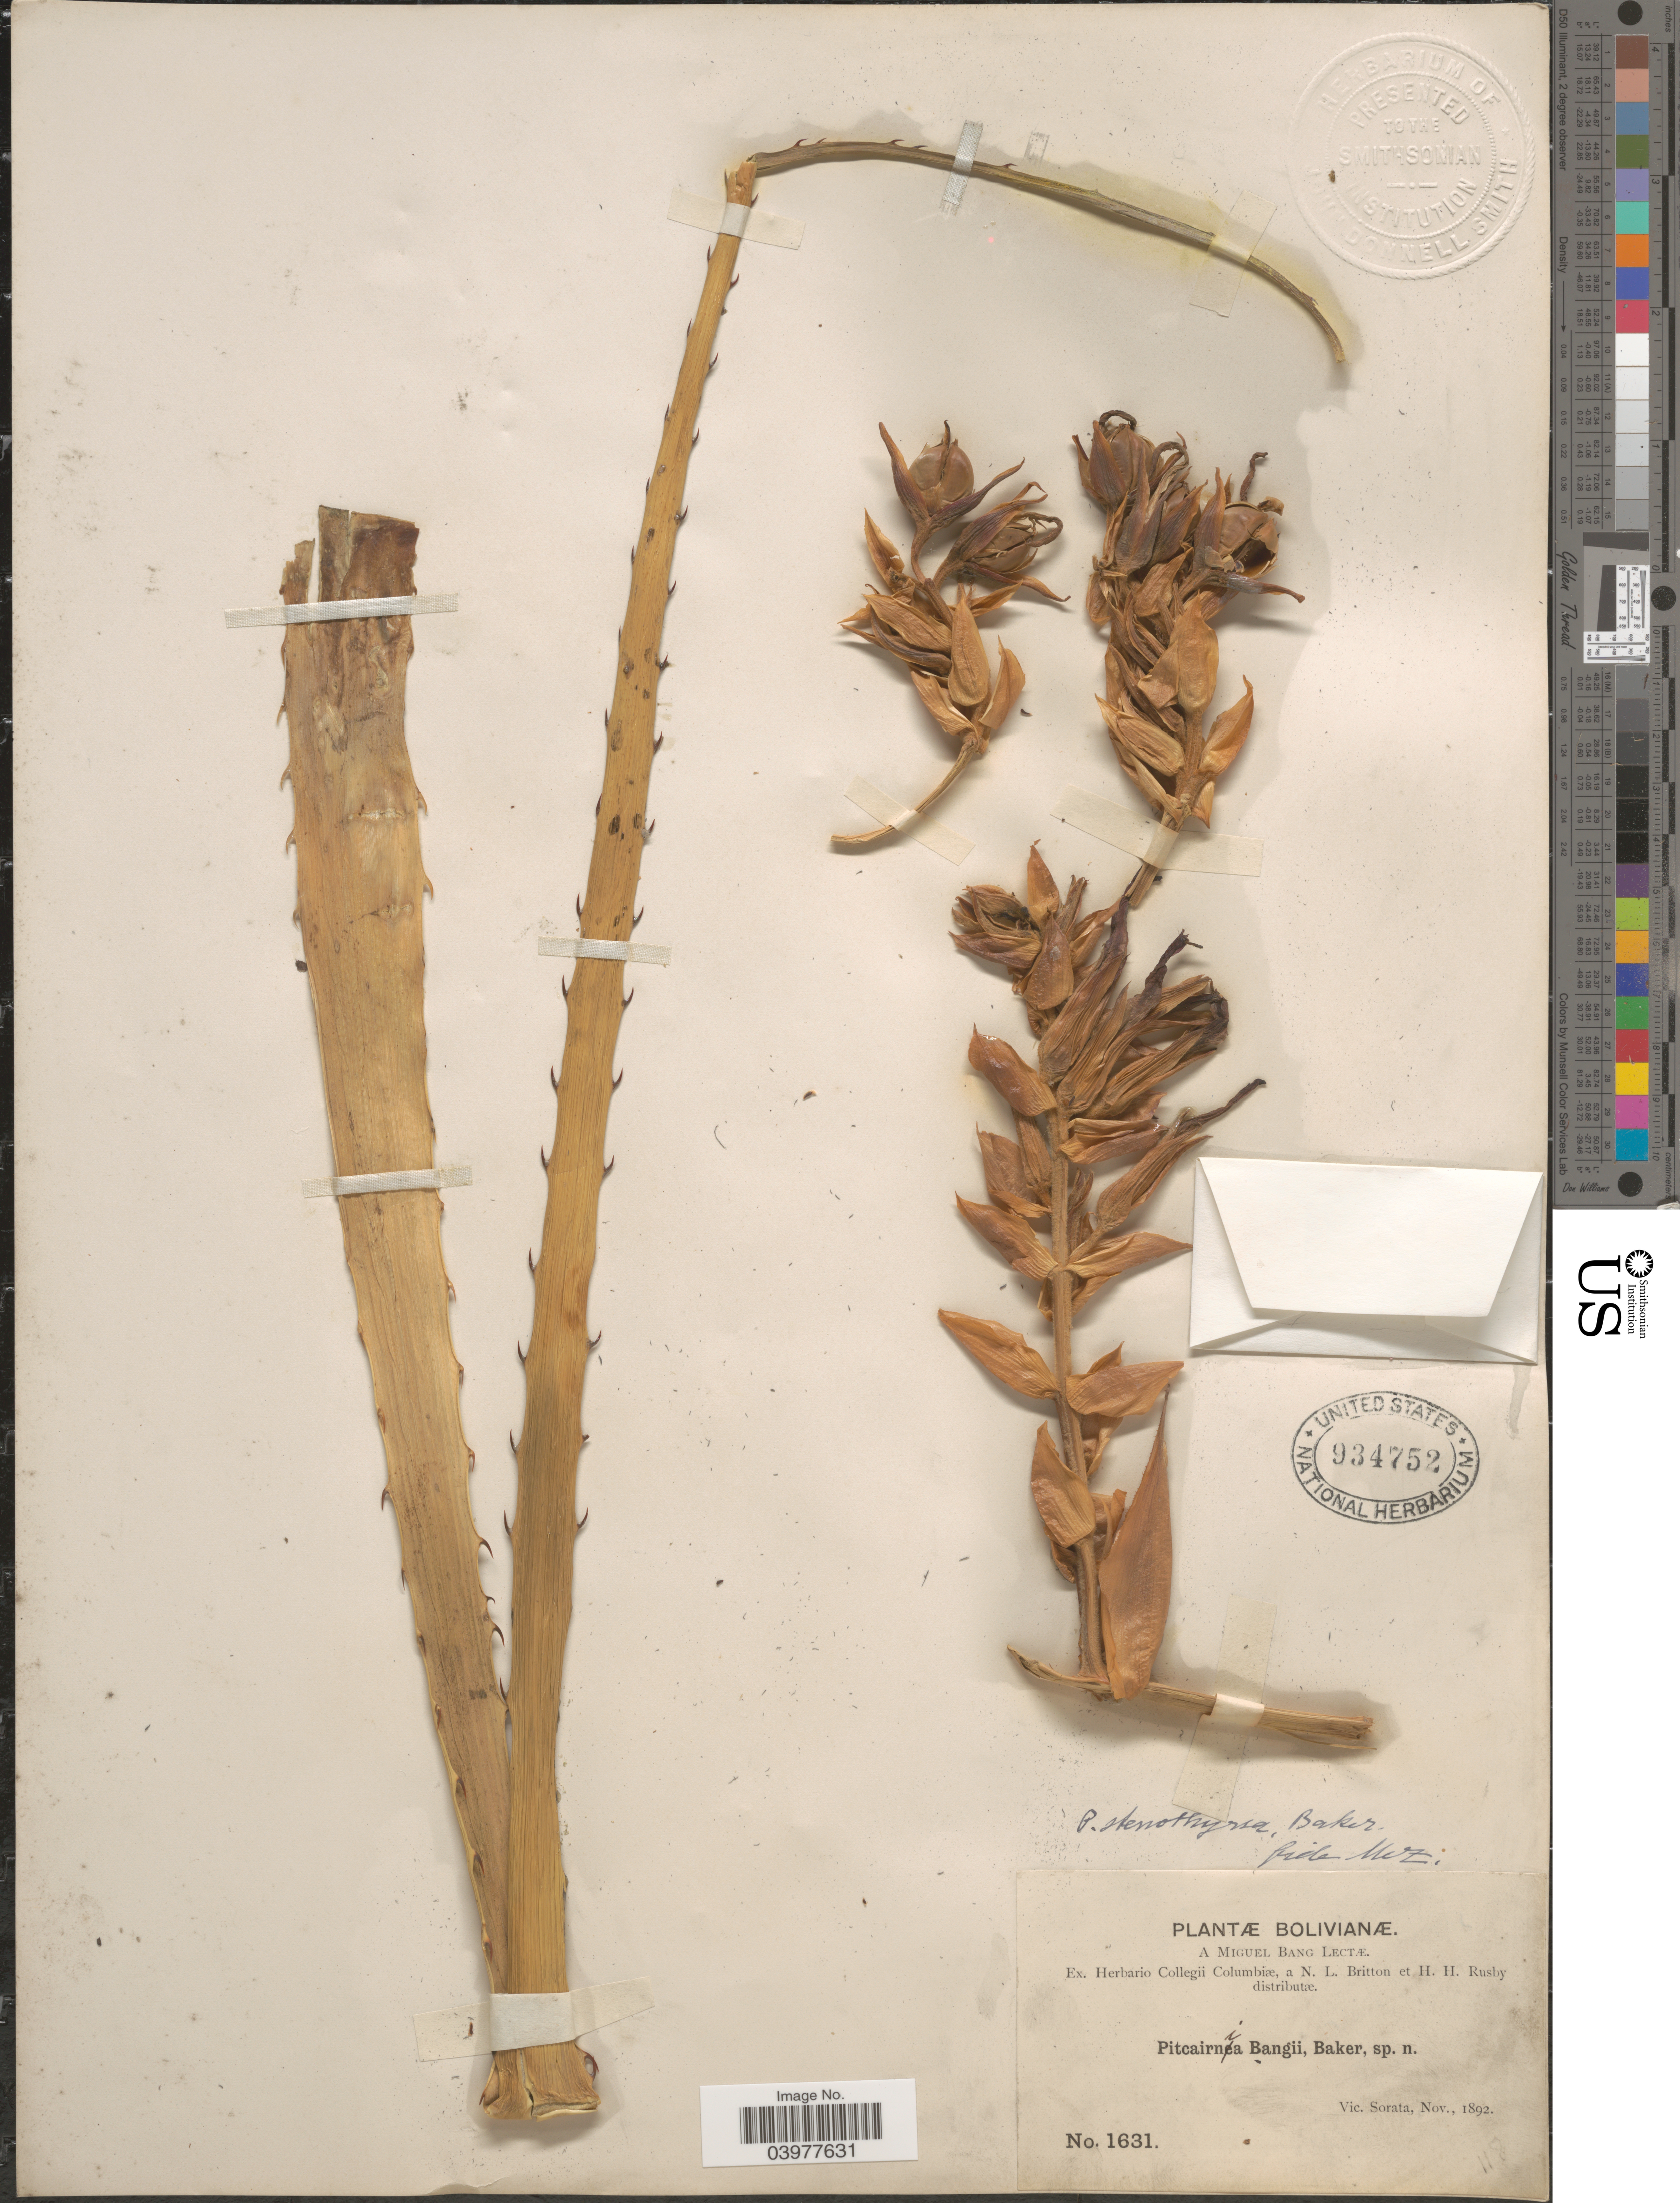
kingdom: Plantae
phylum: Tracheophyta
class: Liliopsida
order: Poales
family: Bromeliaceae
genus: Puya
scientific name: Puya stenothyrsa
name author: (Baker) Mez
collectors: M. Bang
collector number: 1631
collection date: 1892-11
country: Bolivia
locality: Vic. Sorata.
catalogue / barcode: US 934752